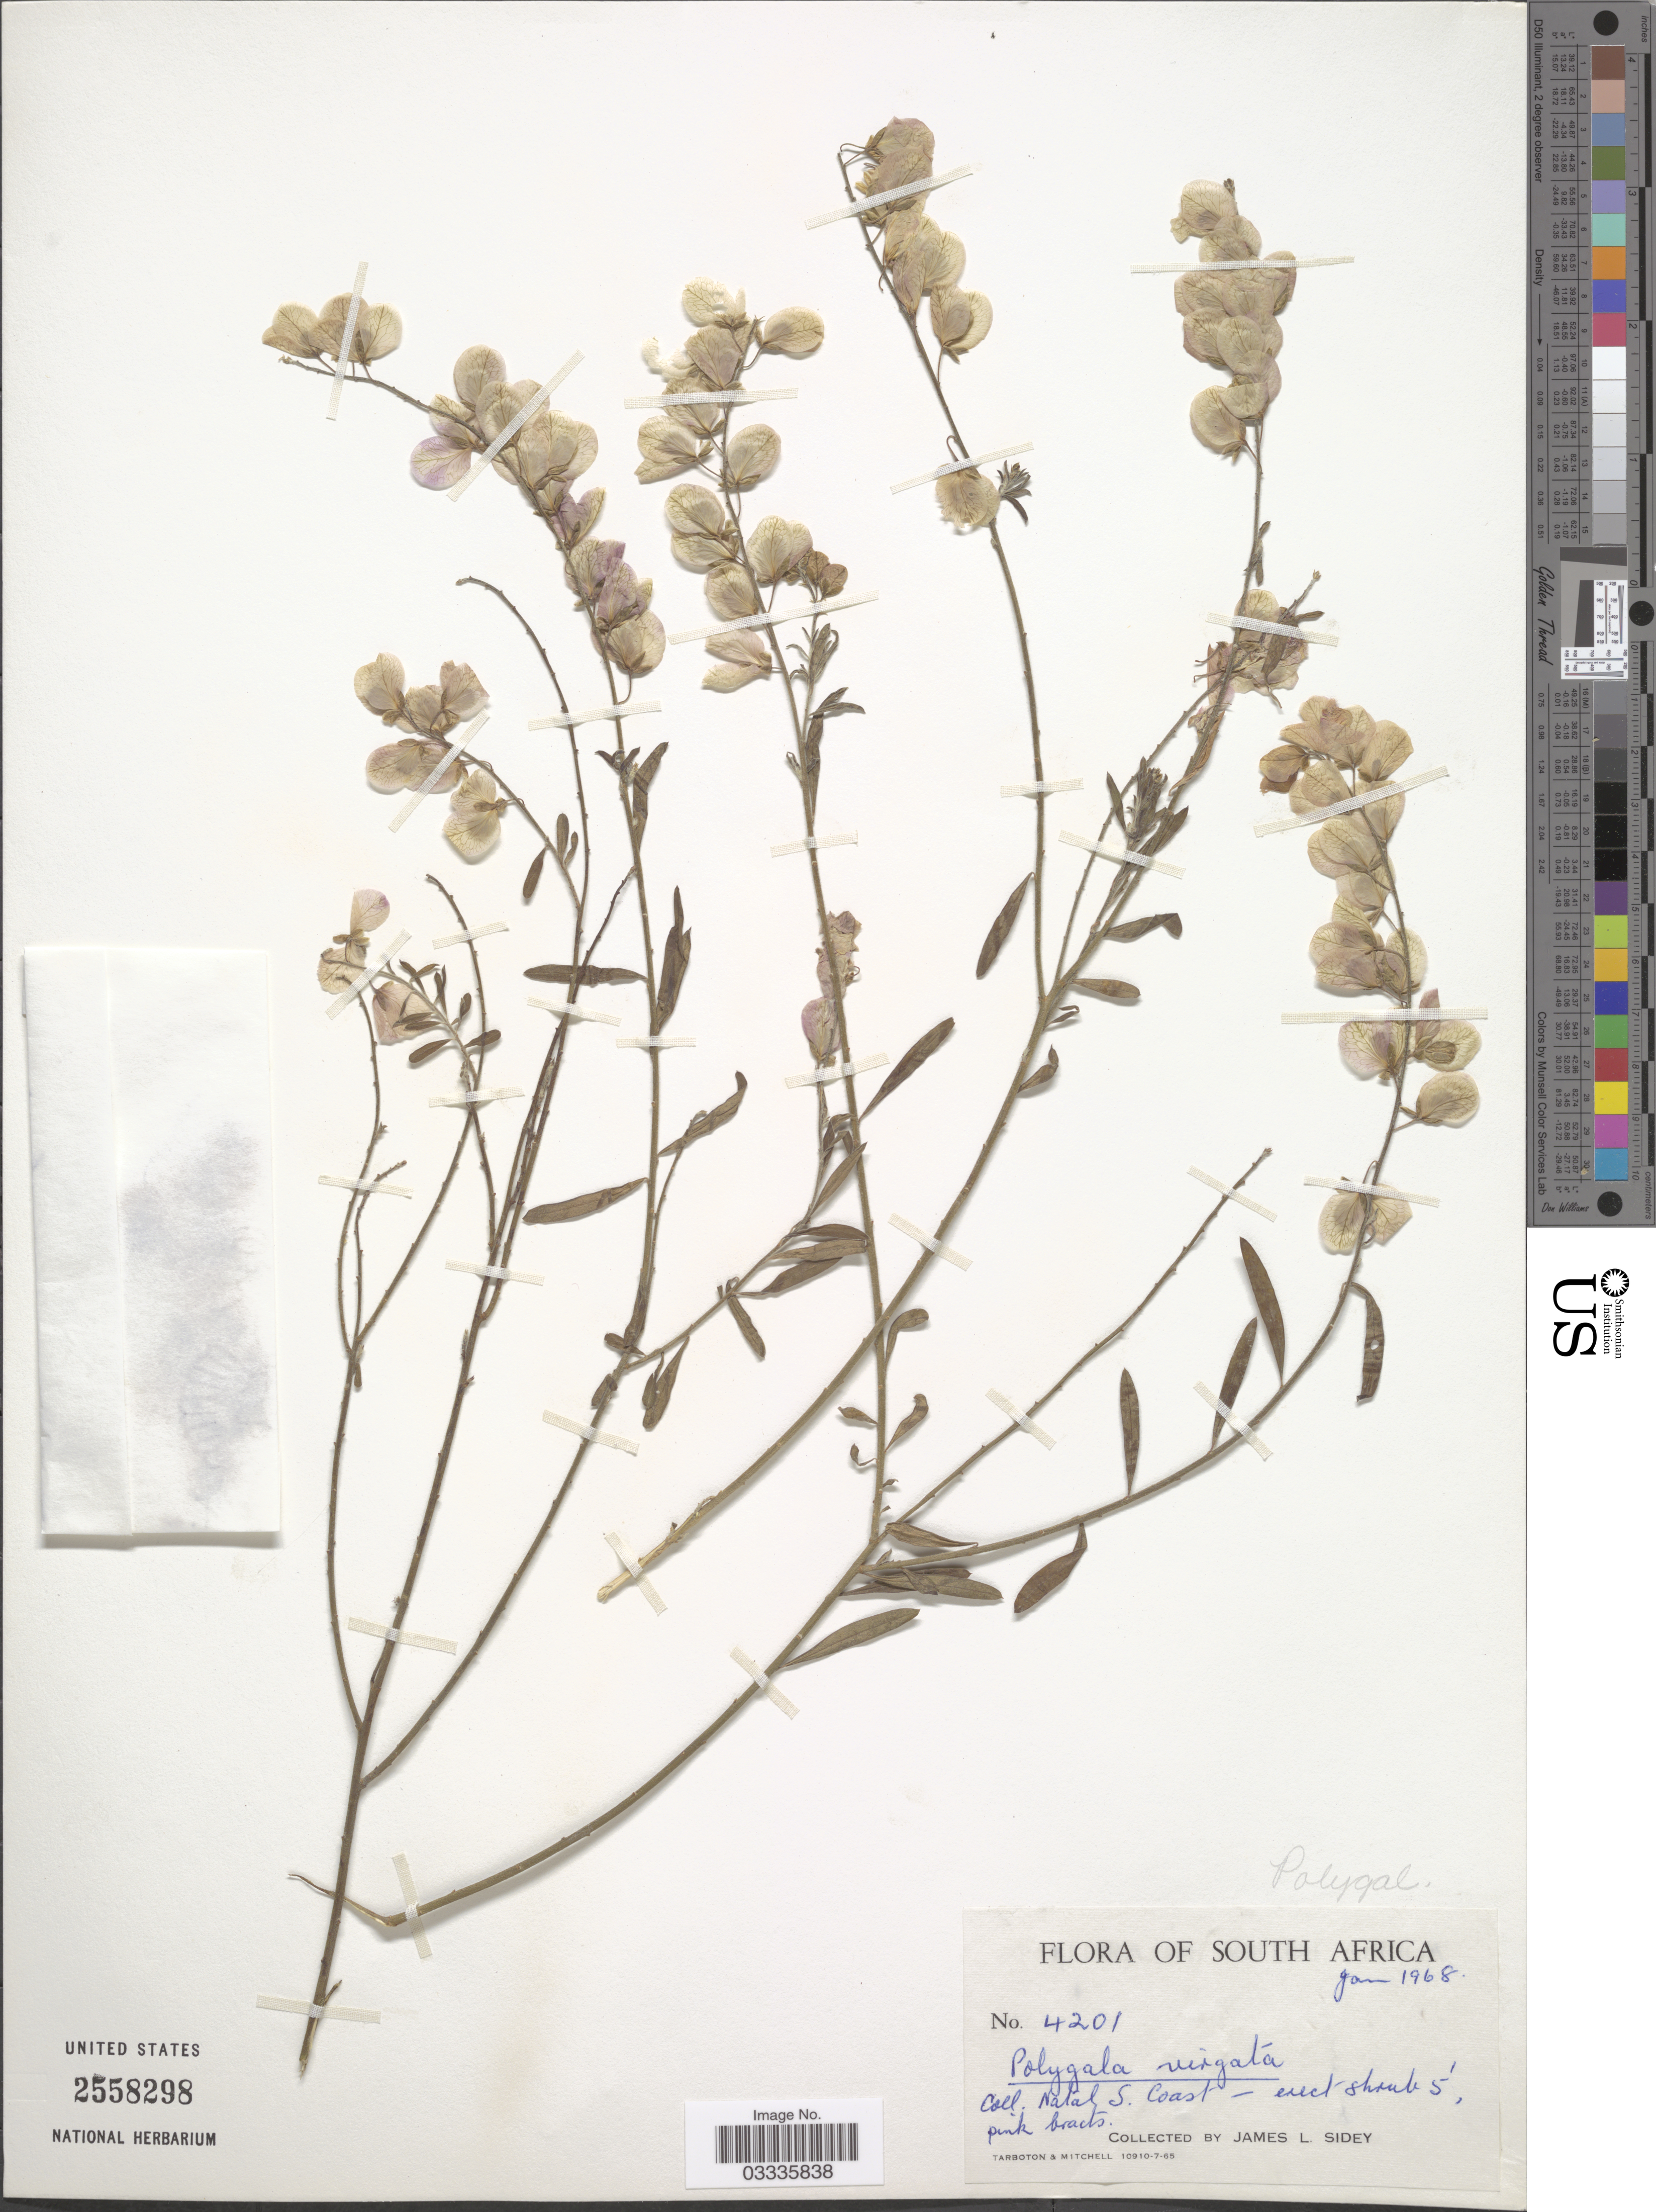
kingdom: Plantae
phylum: Tracheophyta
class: Magnoliopsida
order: Fabales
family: Polygalaceae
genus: Polygala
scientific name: Polygala virgata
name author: Thunb.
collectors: J. L. Sidey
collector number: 4201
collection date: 1968-01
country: South Africa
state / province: KwaZulu-Natal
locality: Natal S. Coast.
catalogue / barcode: US 2558298